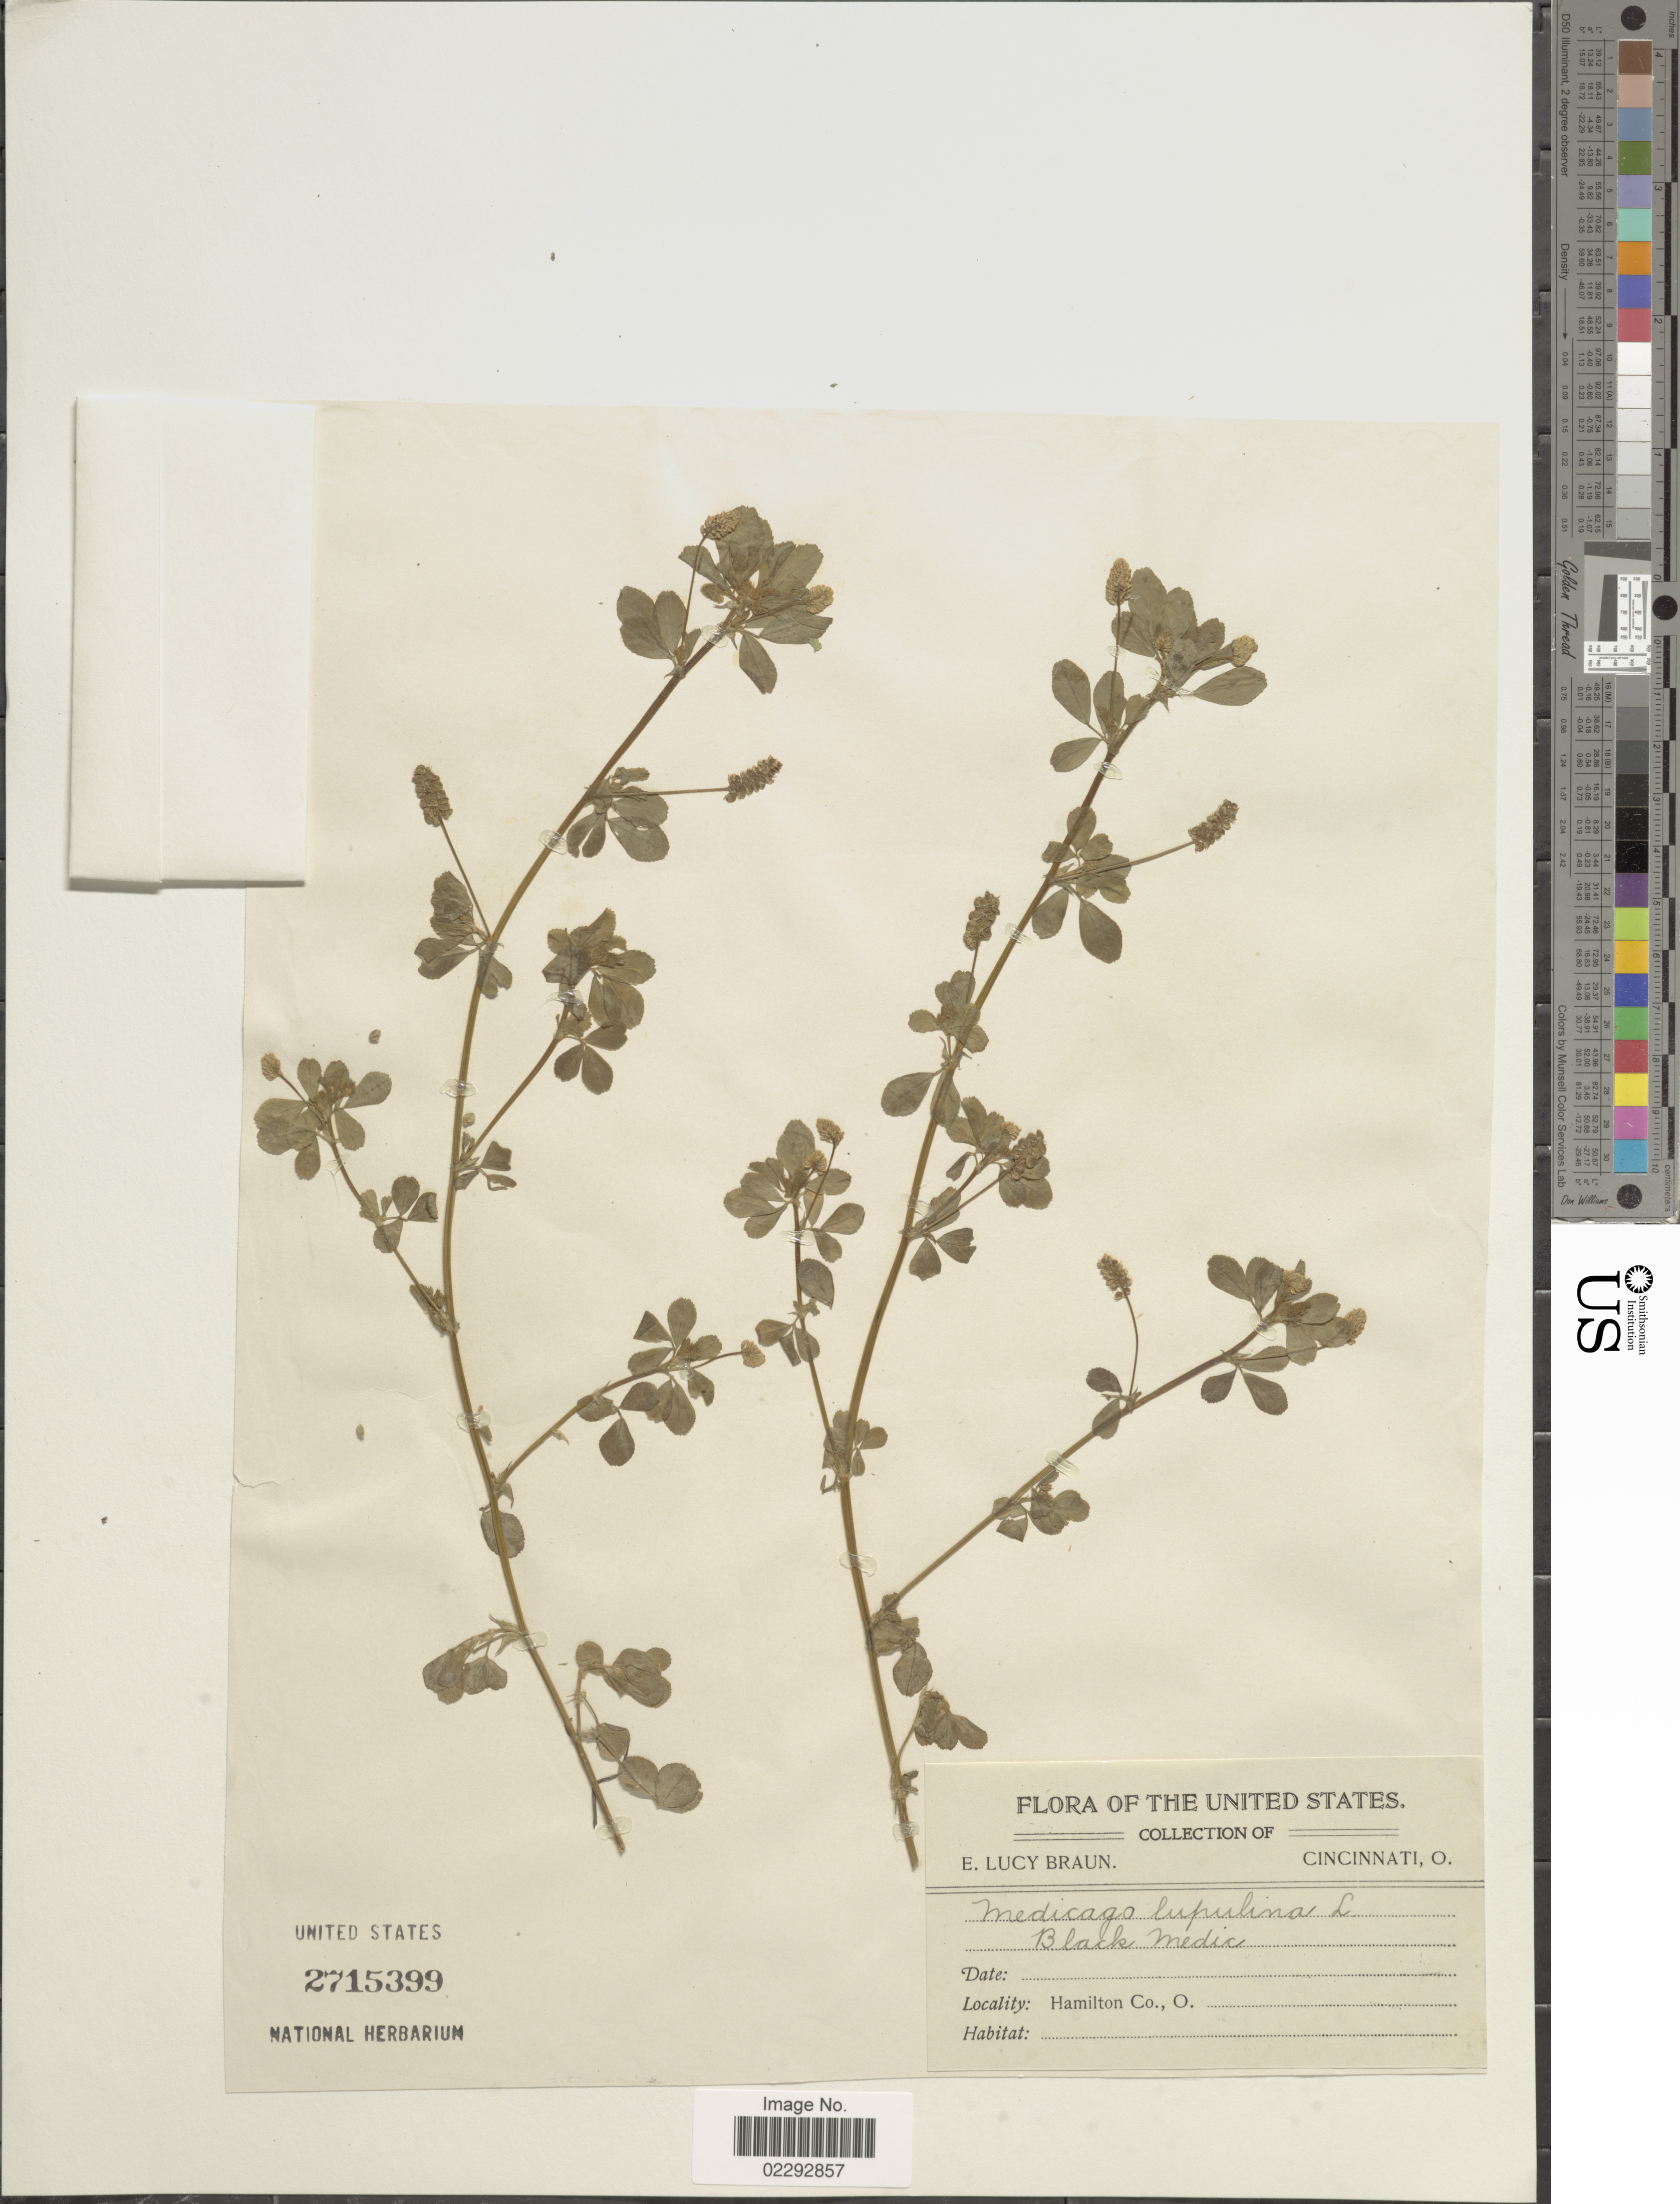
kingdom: Plantae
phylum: Tracheophyta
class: Magnoliopsida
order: Fabales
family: Fabaceae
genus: Medicago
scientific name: Medicago lupulina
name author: L.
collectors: E. L. Braun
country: United States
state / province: Ohio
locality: Hamilton co. O.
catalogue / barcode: US 2715399